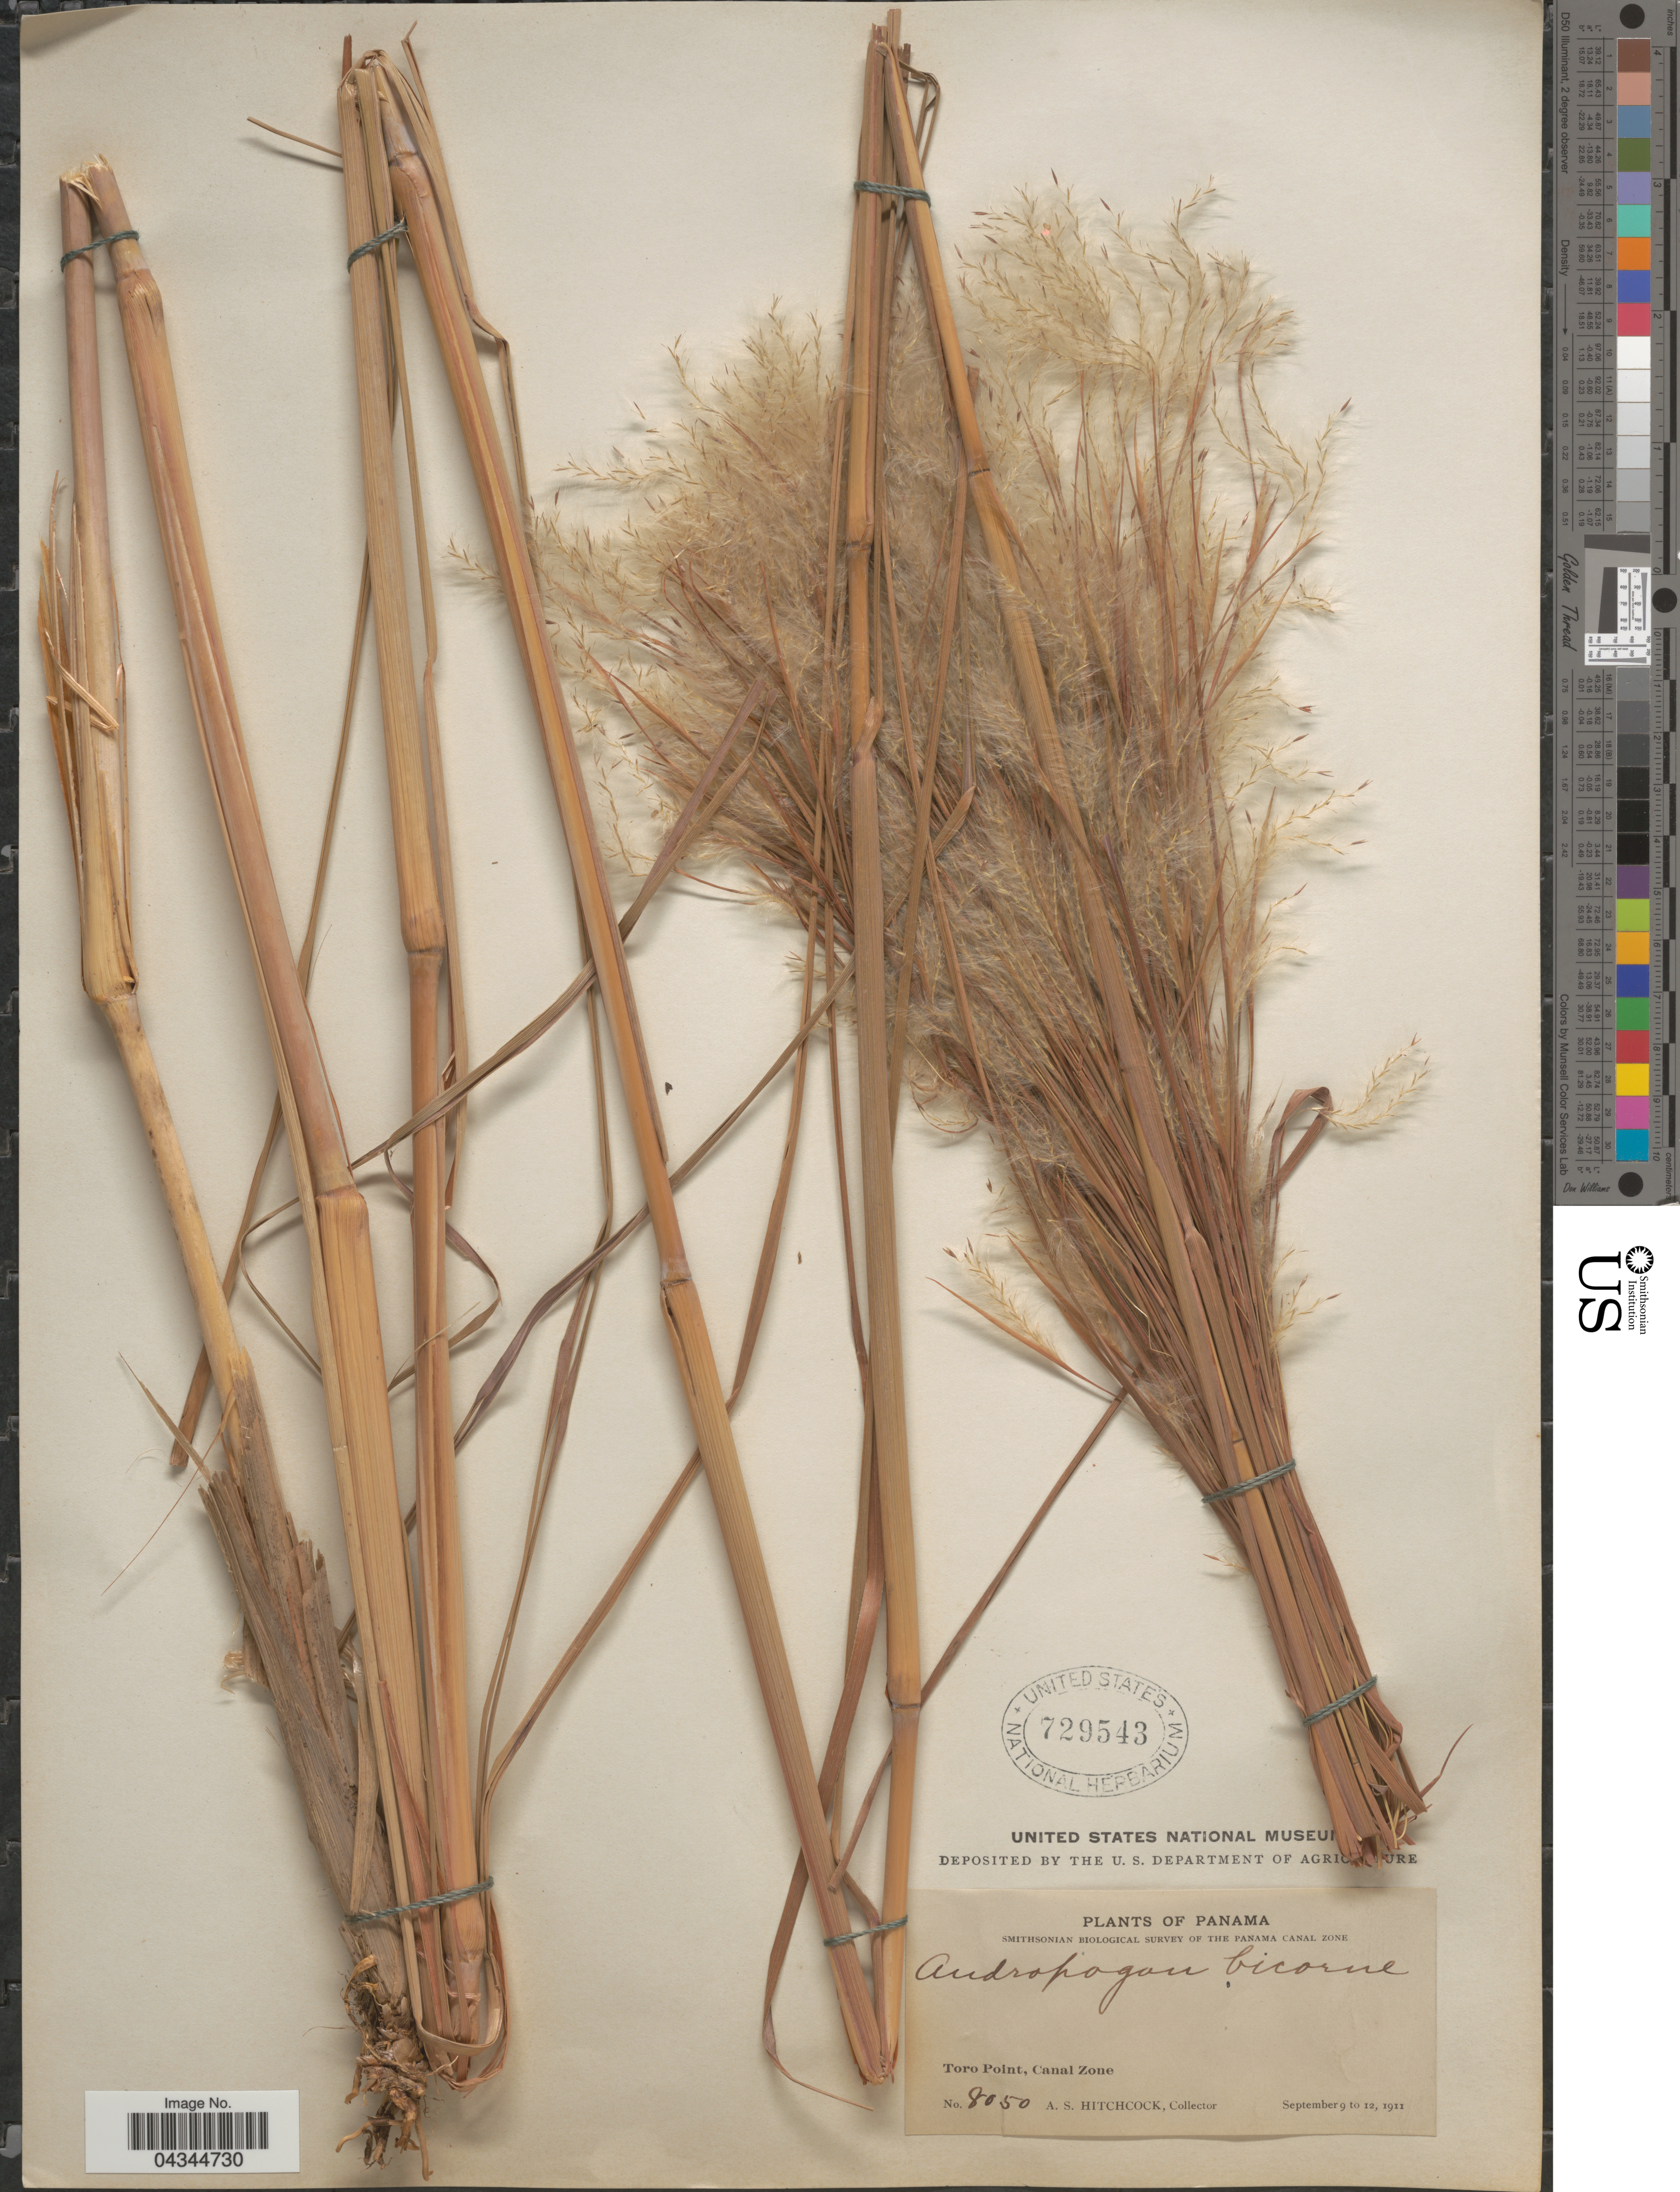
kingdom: Plantae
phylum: Tracheophyta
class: Liliopsida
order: Poales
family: Poaceae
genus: Andropogon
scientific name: Andropogon bicornis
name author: L.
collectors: A. S. Hitchcock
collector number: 8050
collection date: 1911-09-09/1911-09-12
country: Panama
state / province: Colón / Panamá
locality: Smithsonian Biological Survey of the Panama Canal Zone. Toro Point, Canal Zone.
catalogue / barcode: US 729543